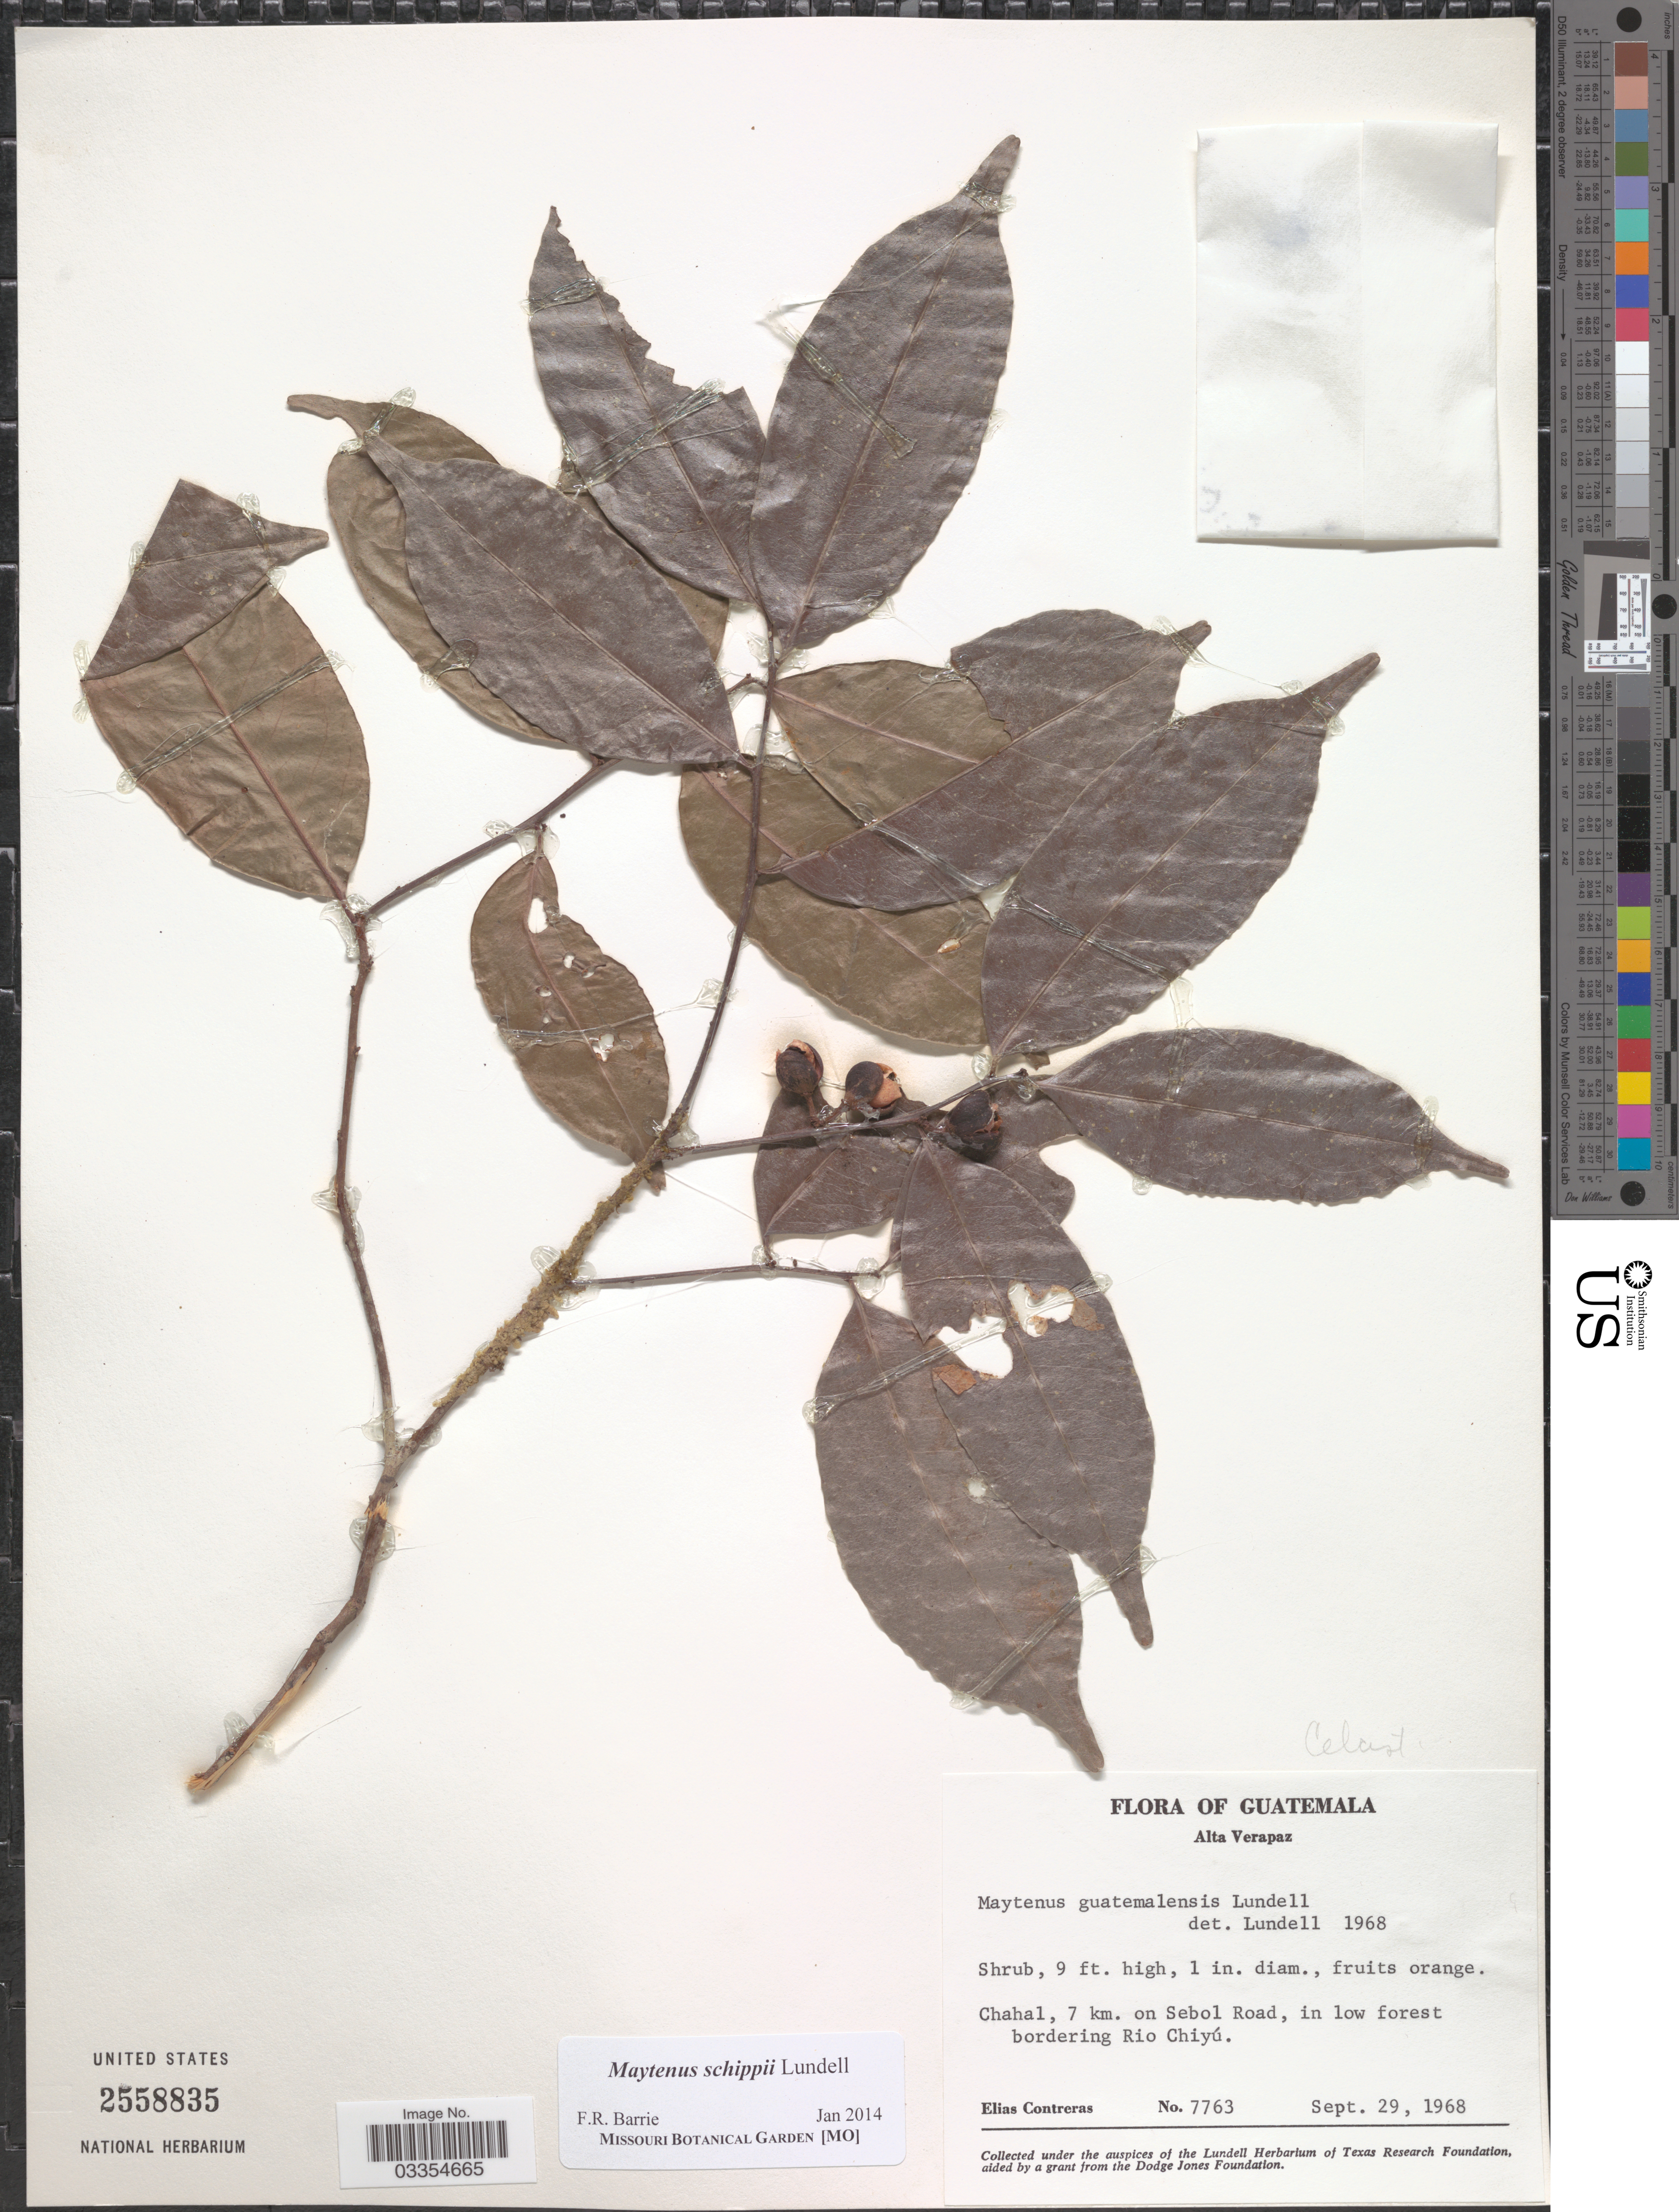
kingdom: Plantae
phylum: Tracheophyta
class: Magnoliopsida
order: Celastrales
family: Celastraceae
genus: Maytenus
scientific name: Maytenus schippii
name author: Lundell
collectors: E. Contreras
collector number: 7763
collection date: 1968-09-29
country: Guatemala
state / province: Alta Verapaz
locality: Chahal, 7 km. on Sebol Road, in low forest bordering Rio Chiyú.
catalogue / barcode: US 2558835